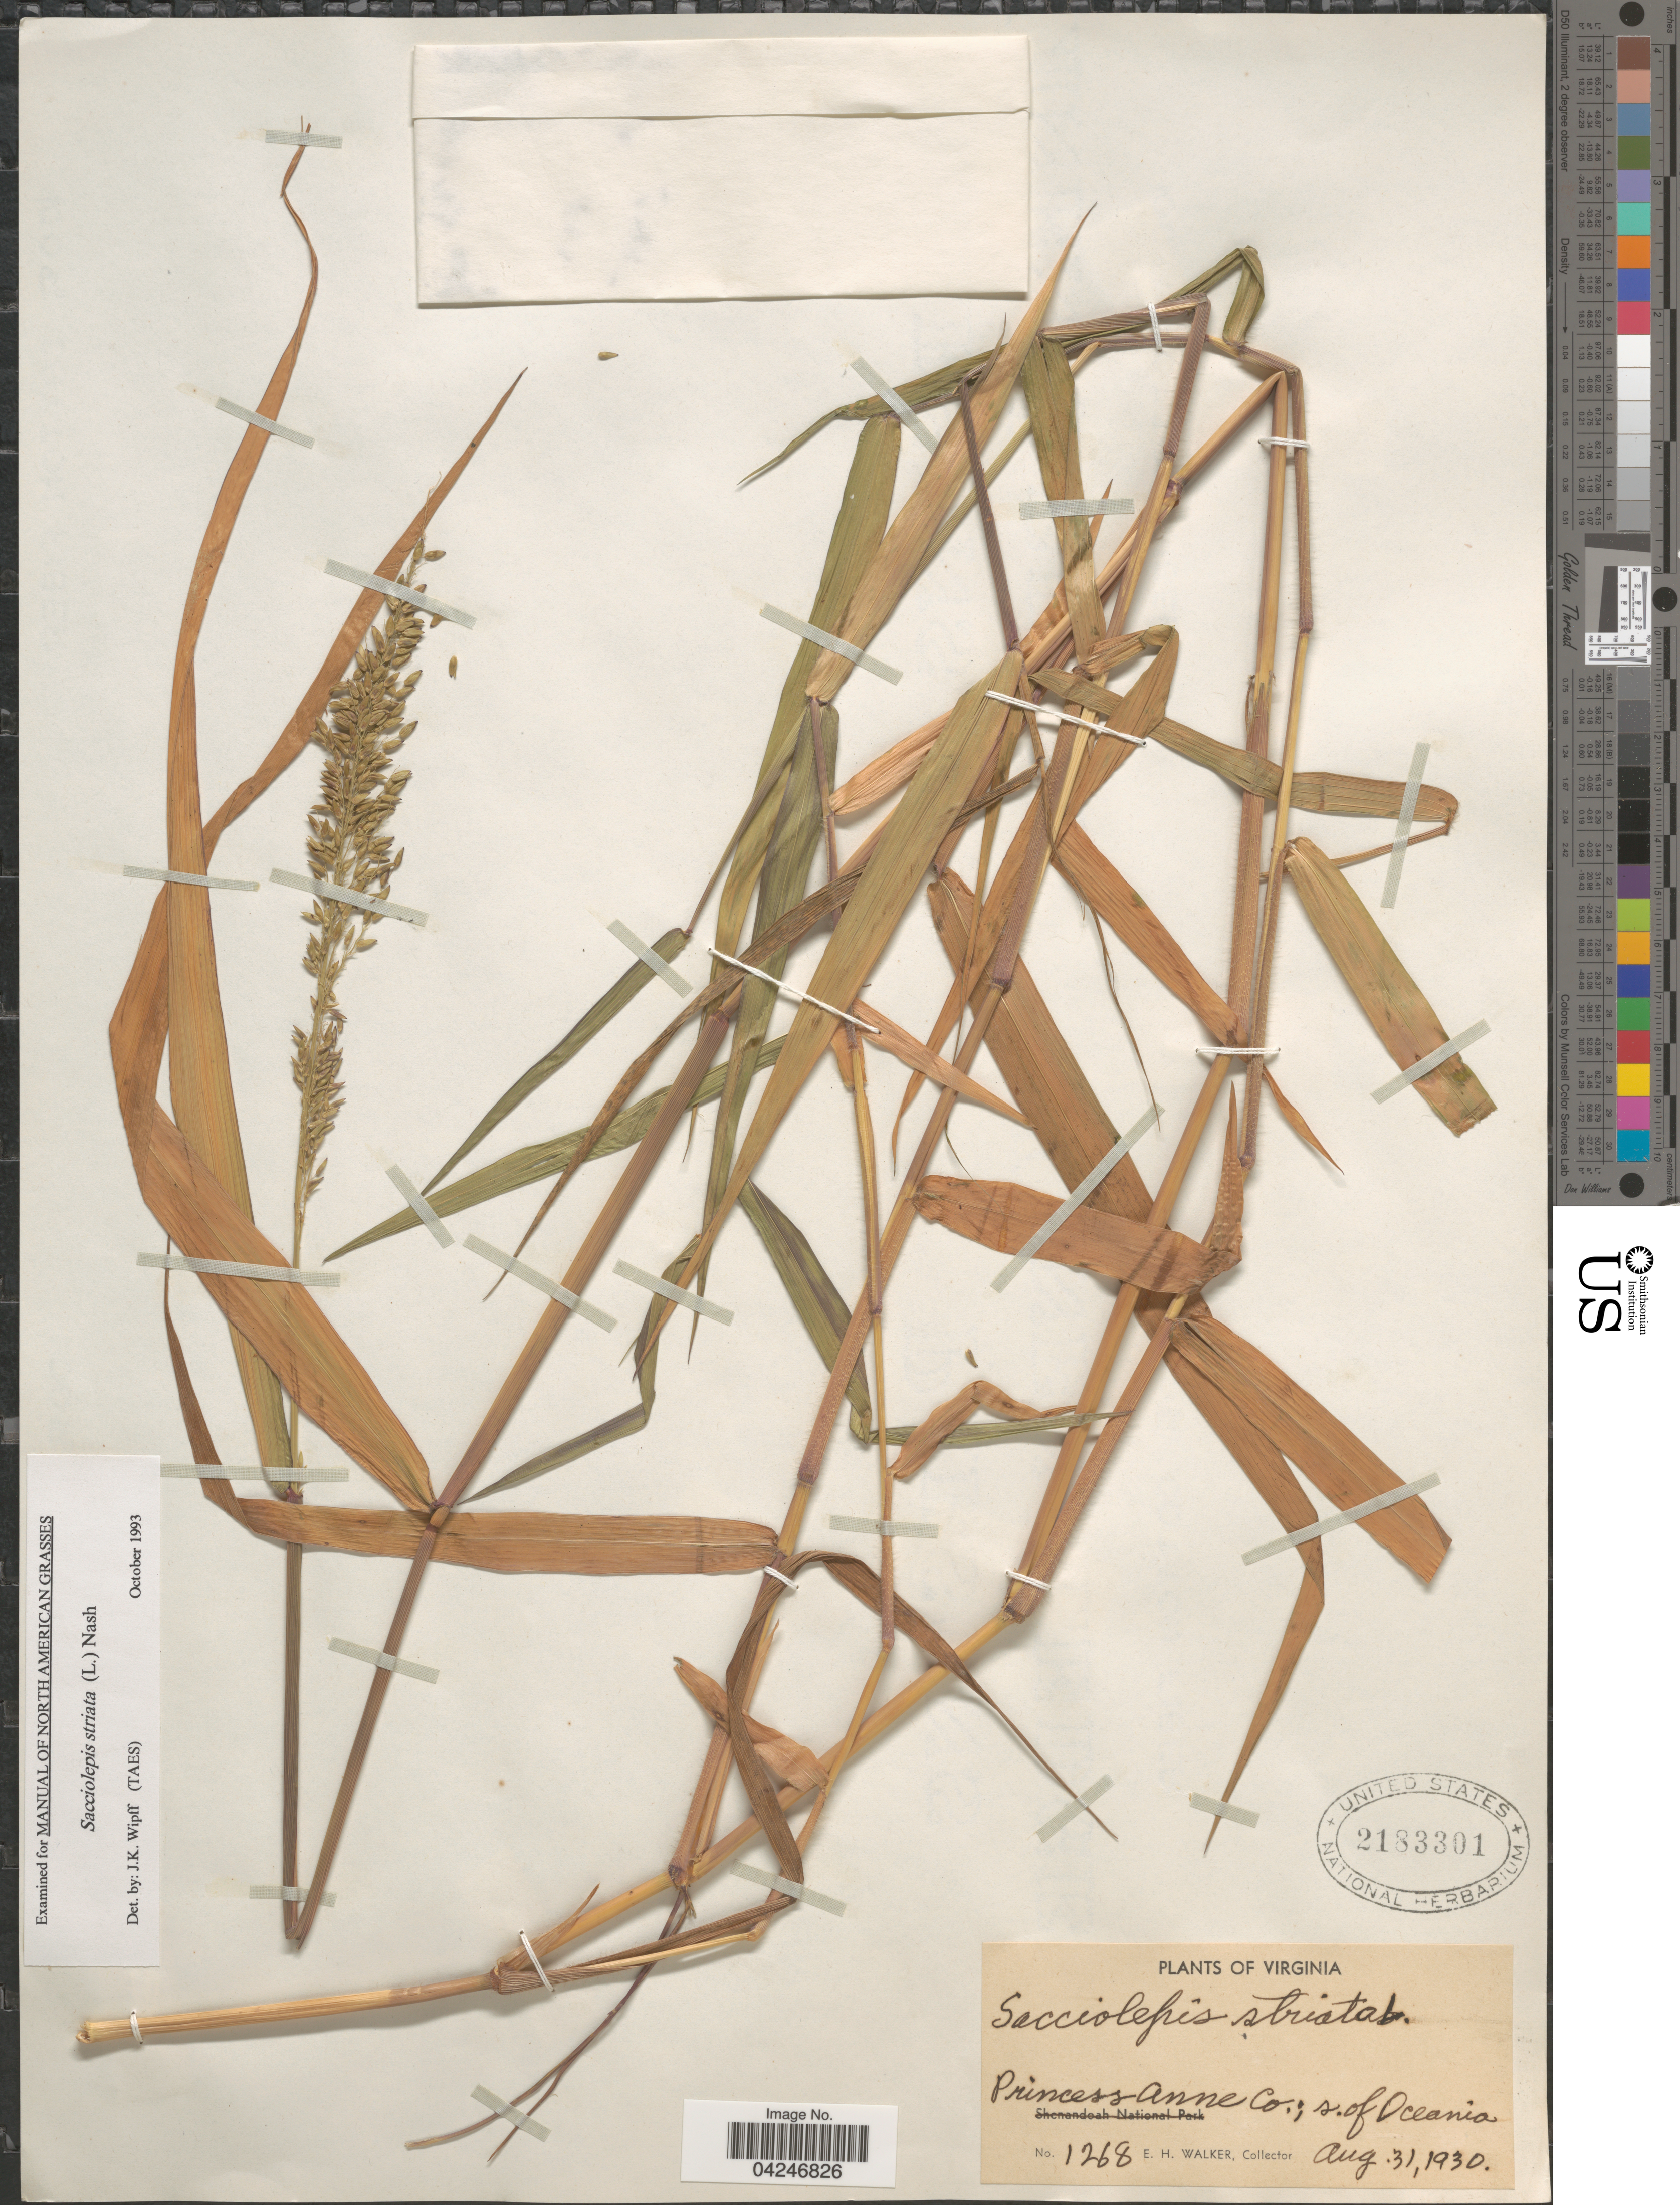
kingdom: Plantae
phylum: Tracheophyta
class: Liliopsida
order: Poales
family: Poaceae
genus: Sacciolepis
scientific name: Sacciolepis striata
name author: (L.) Nash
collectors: E. H. Walker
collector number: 1268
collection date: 1930-08-31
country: United States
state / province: Virginia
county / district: City of Virginia Beach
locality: S. of Oceania. (Princess Anne County [=City of Virginia Beach]).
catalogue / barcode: US 2183301